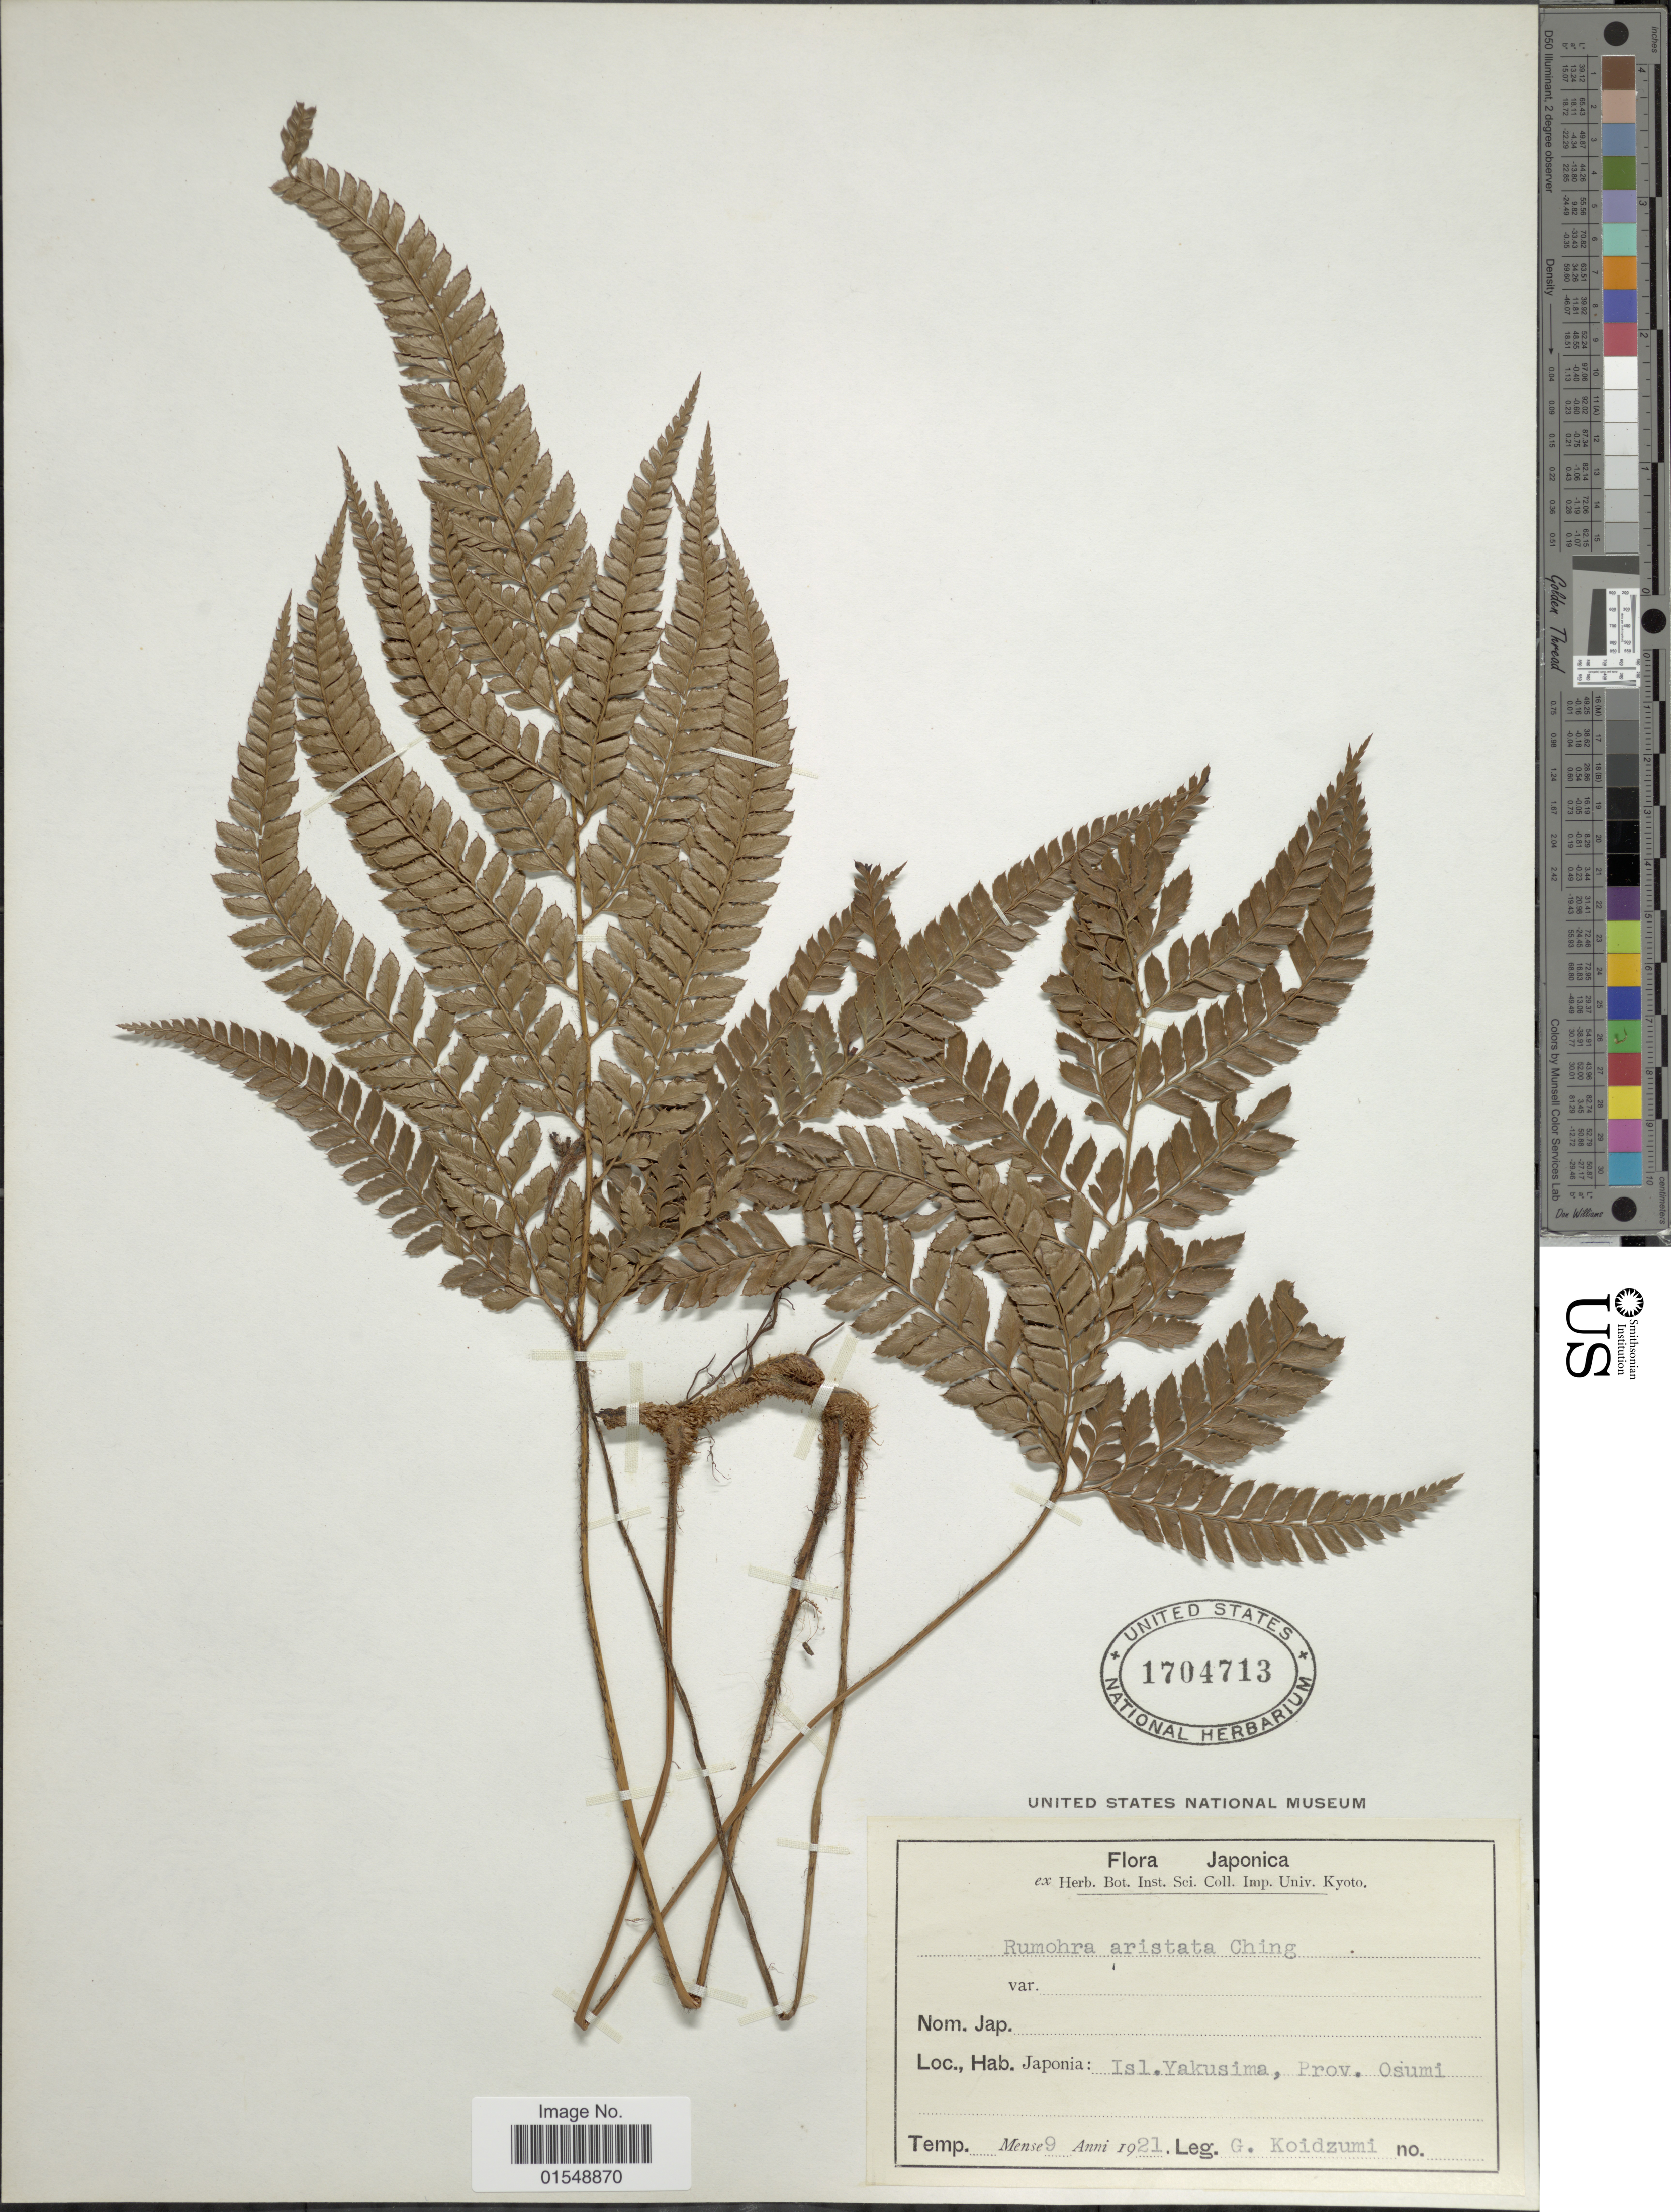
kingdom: Plantae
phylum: Tracheophyta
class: Polypodiopsida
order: Polypodiales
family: Dryopteridaceae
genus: Arachniodes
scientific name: Arachniodes amabilis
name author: (Blume) Tindale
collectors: G. Koidzumi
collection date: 1921-09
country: Japan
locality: Isl. Yakushima, Prov. Osumi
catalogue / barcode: US 1704713